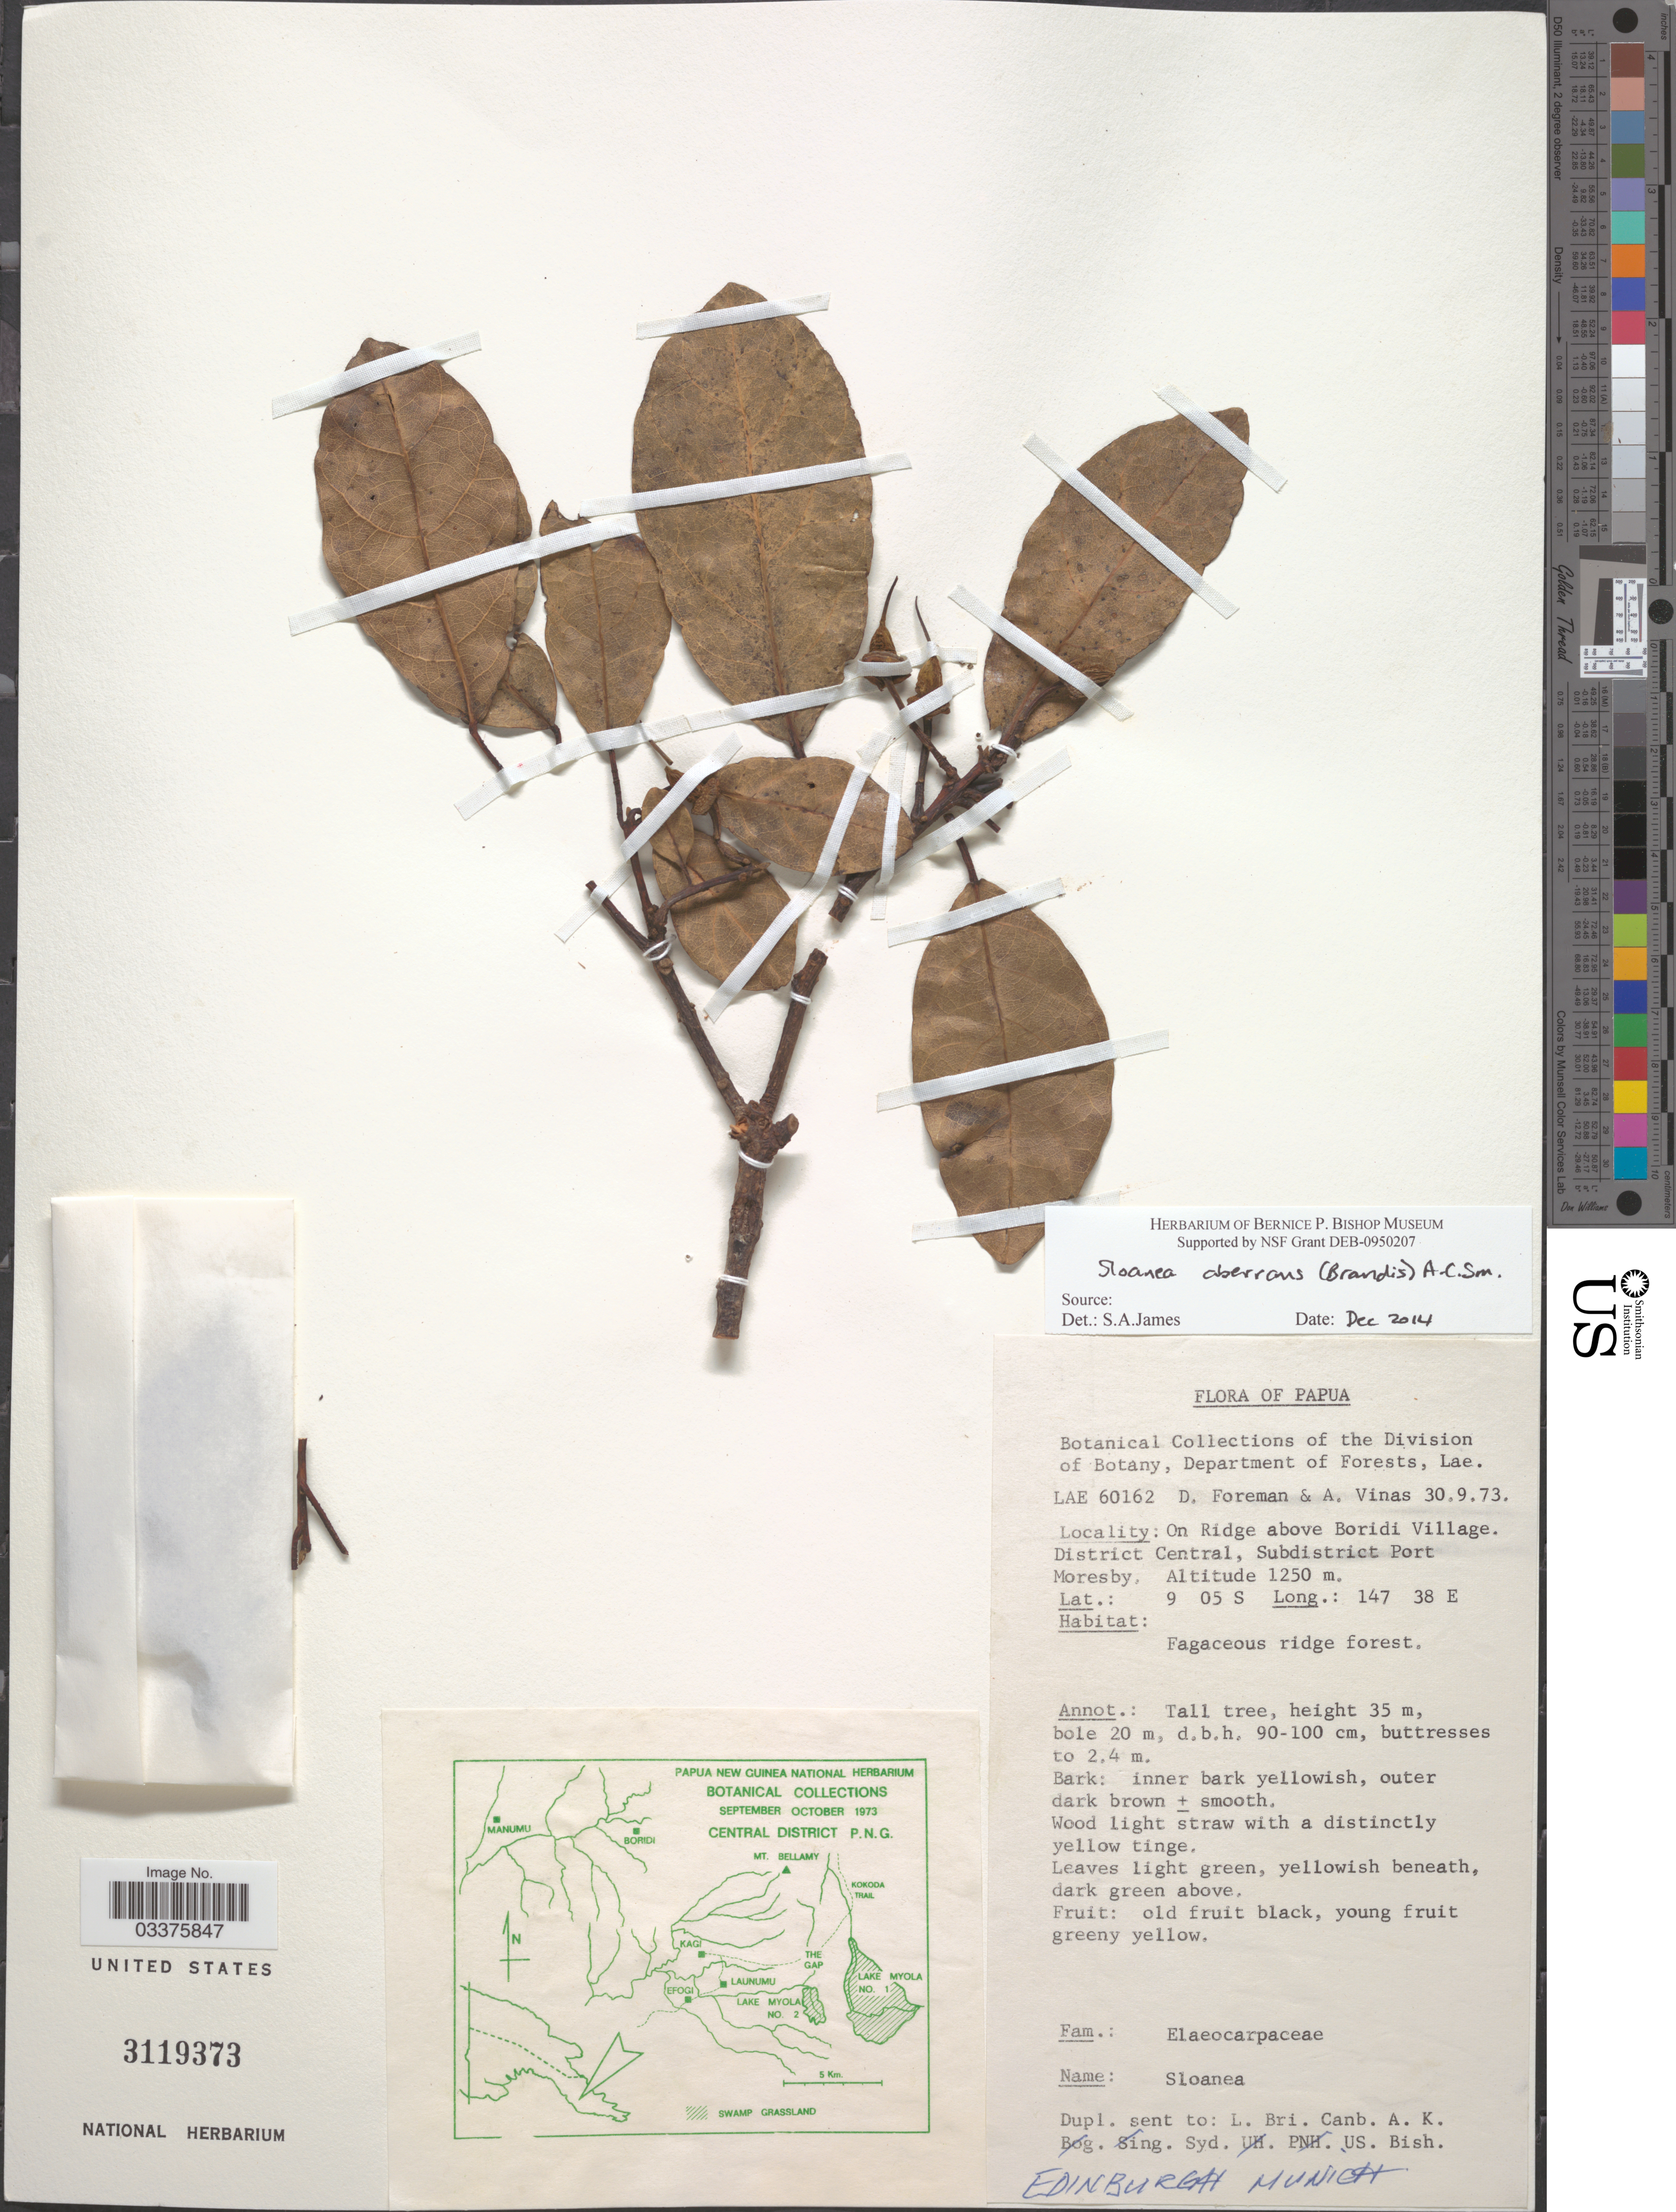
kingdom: Plantae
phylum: Tracheophyta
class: Magnoliopsida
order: Oxalidales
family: Elaeocarpaceae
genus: Sloanea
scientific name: Sloanea aberrans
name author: A.C. Sm.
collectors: D. Foreman & A. Vinas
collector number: LAE 60162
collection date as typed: Transcribed d/m/y: 30/9/73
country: Papua New Guinea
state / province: Central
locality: Papua. On Ridge above Boridi Village. District Central, Subdistrict Port Moresby.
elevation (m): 1250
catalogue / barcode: US 3119373